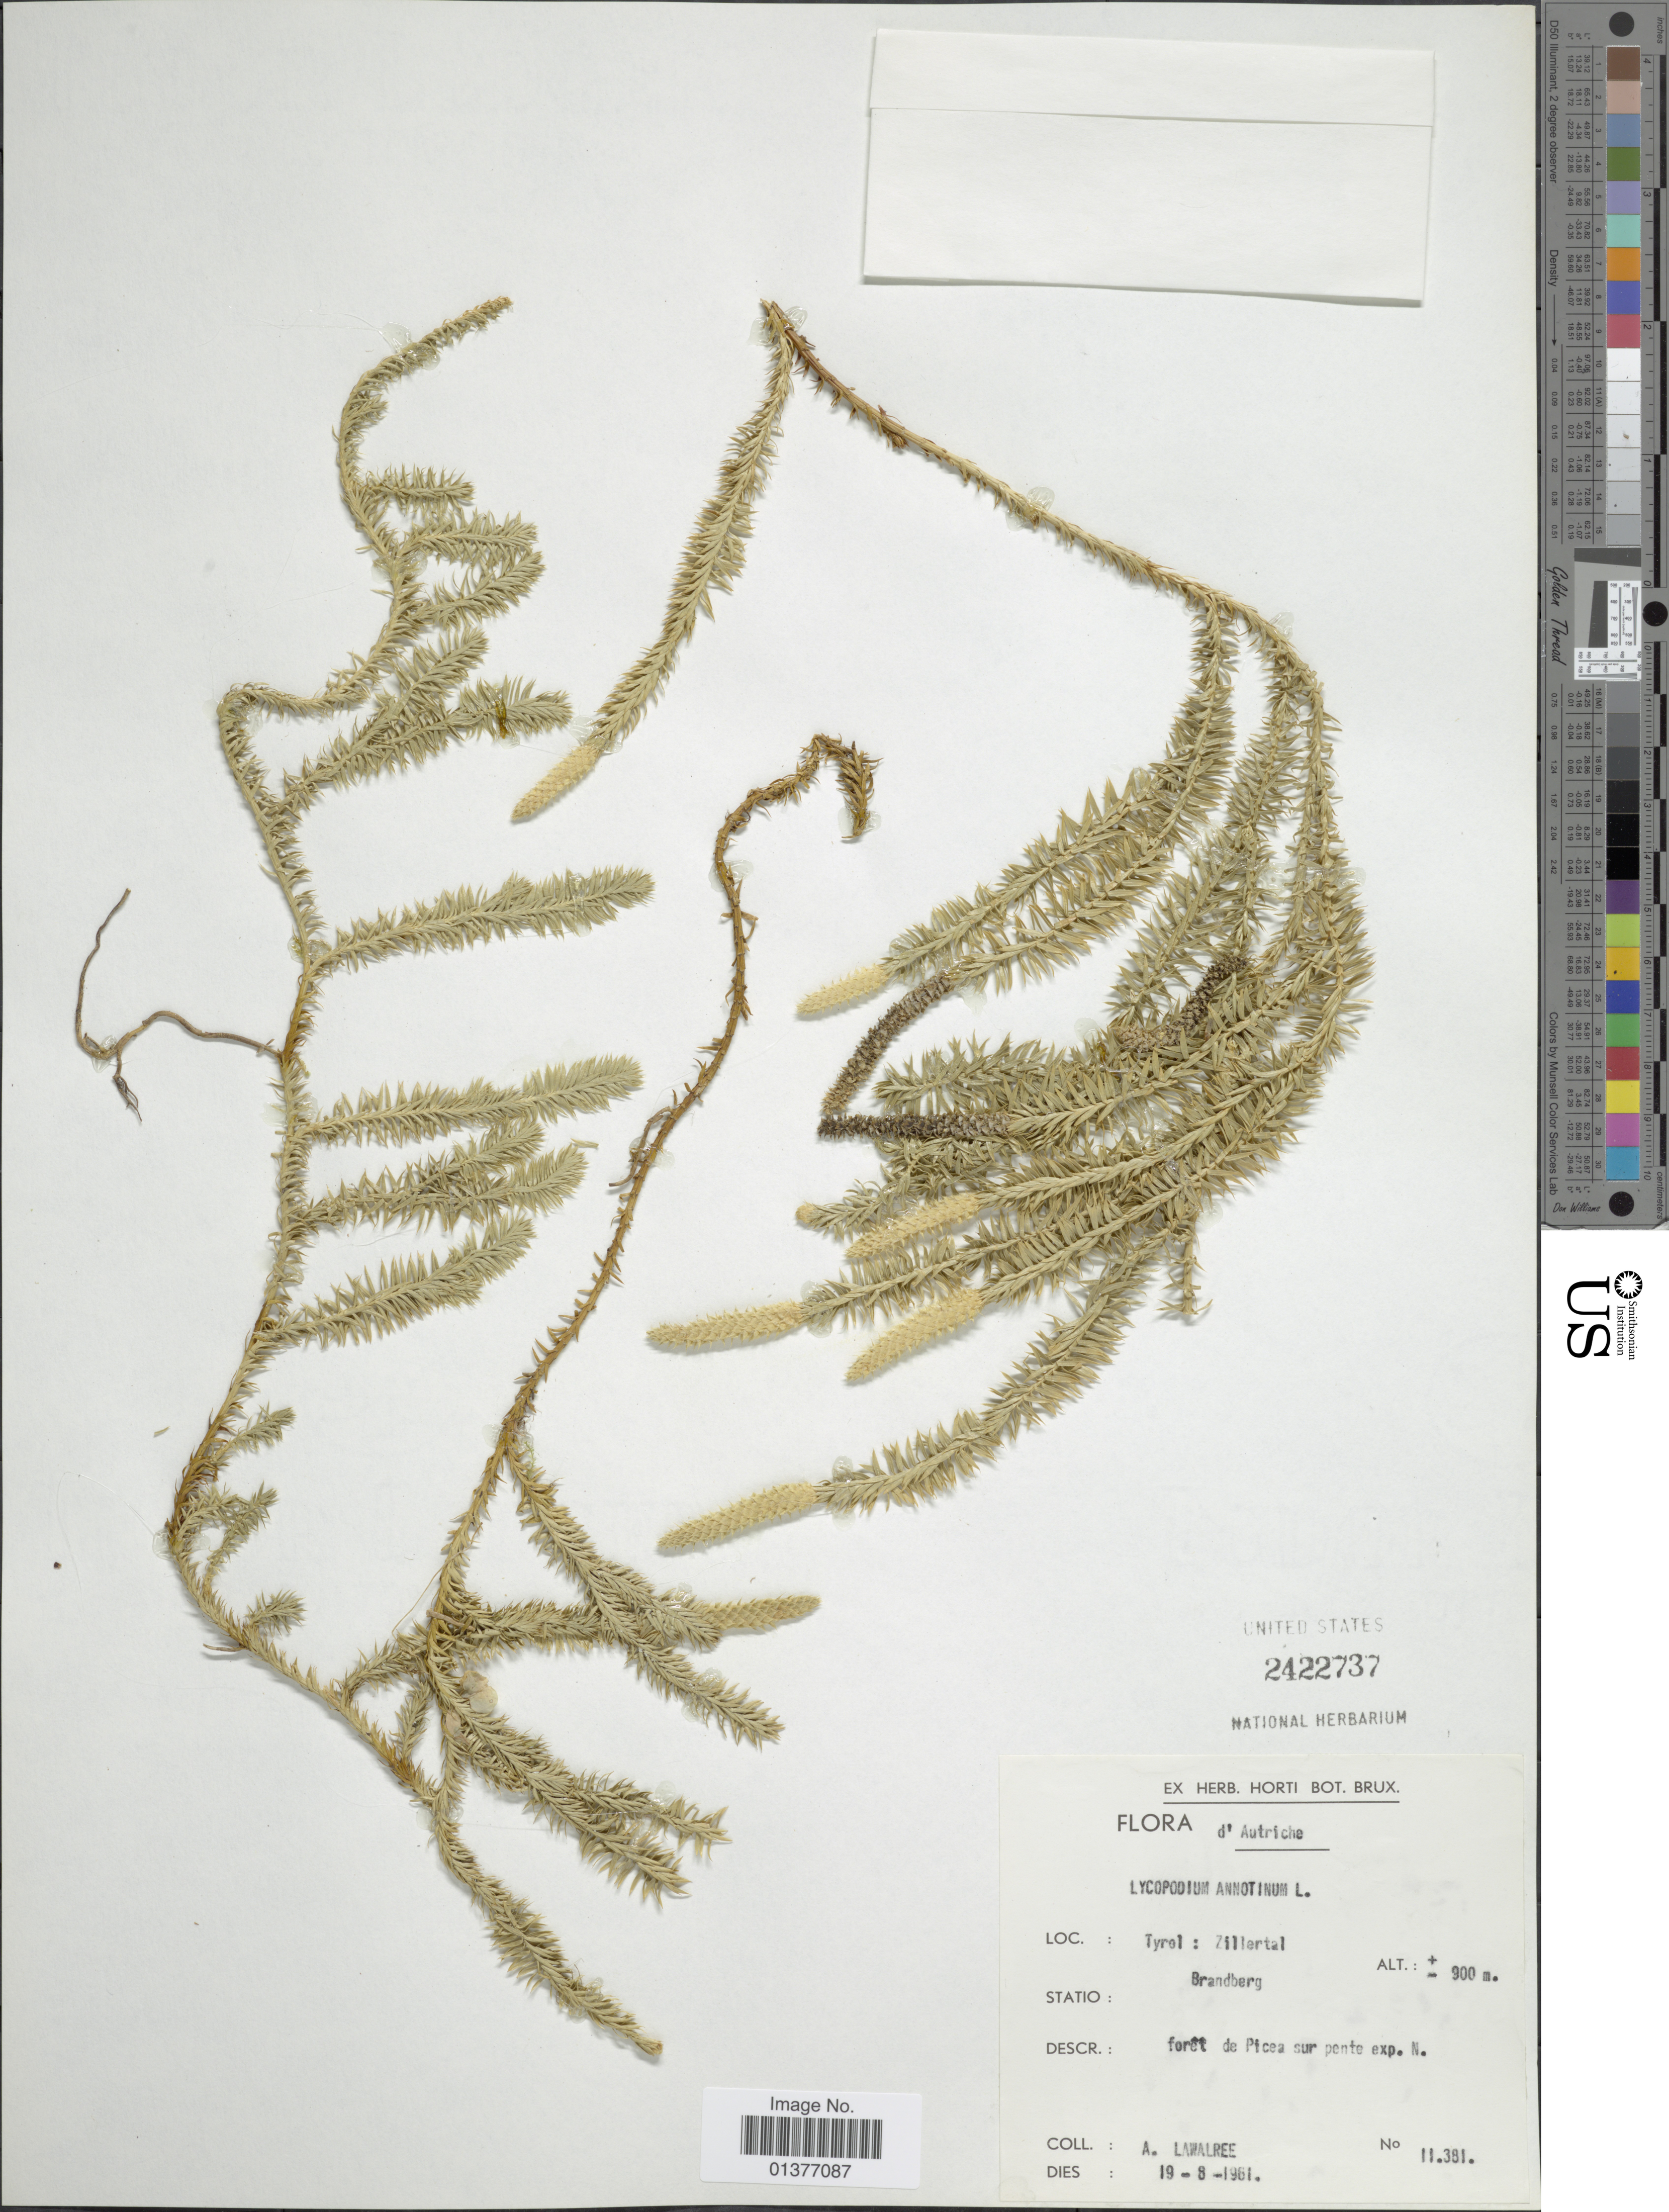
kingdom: Plantae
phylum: Tracheophyta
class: Lycopodiopsida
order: Lycopodiales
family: Lycopodiaceae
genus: Spinulum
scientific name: Spinulum annotinum subsp. annotinum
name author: (L.) A. Haines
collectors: A. G. Lawalrée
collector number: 11381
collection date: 1961-08-19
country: Austria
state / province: Tirol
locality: D'Autriche, Zillertal, Brandberg, foret de Picca sur pente exp. N. [interpreted]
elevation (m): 900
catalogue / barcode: US 2422737